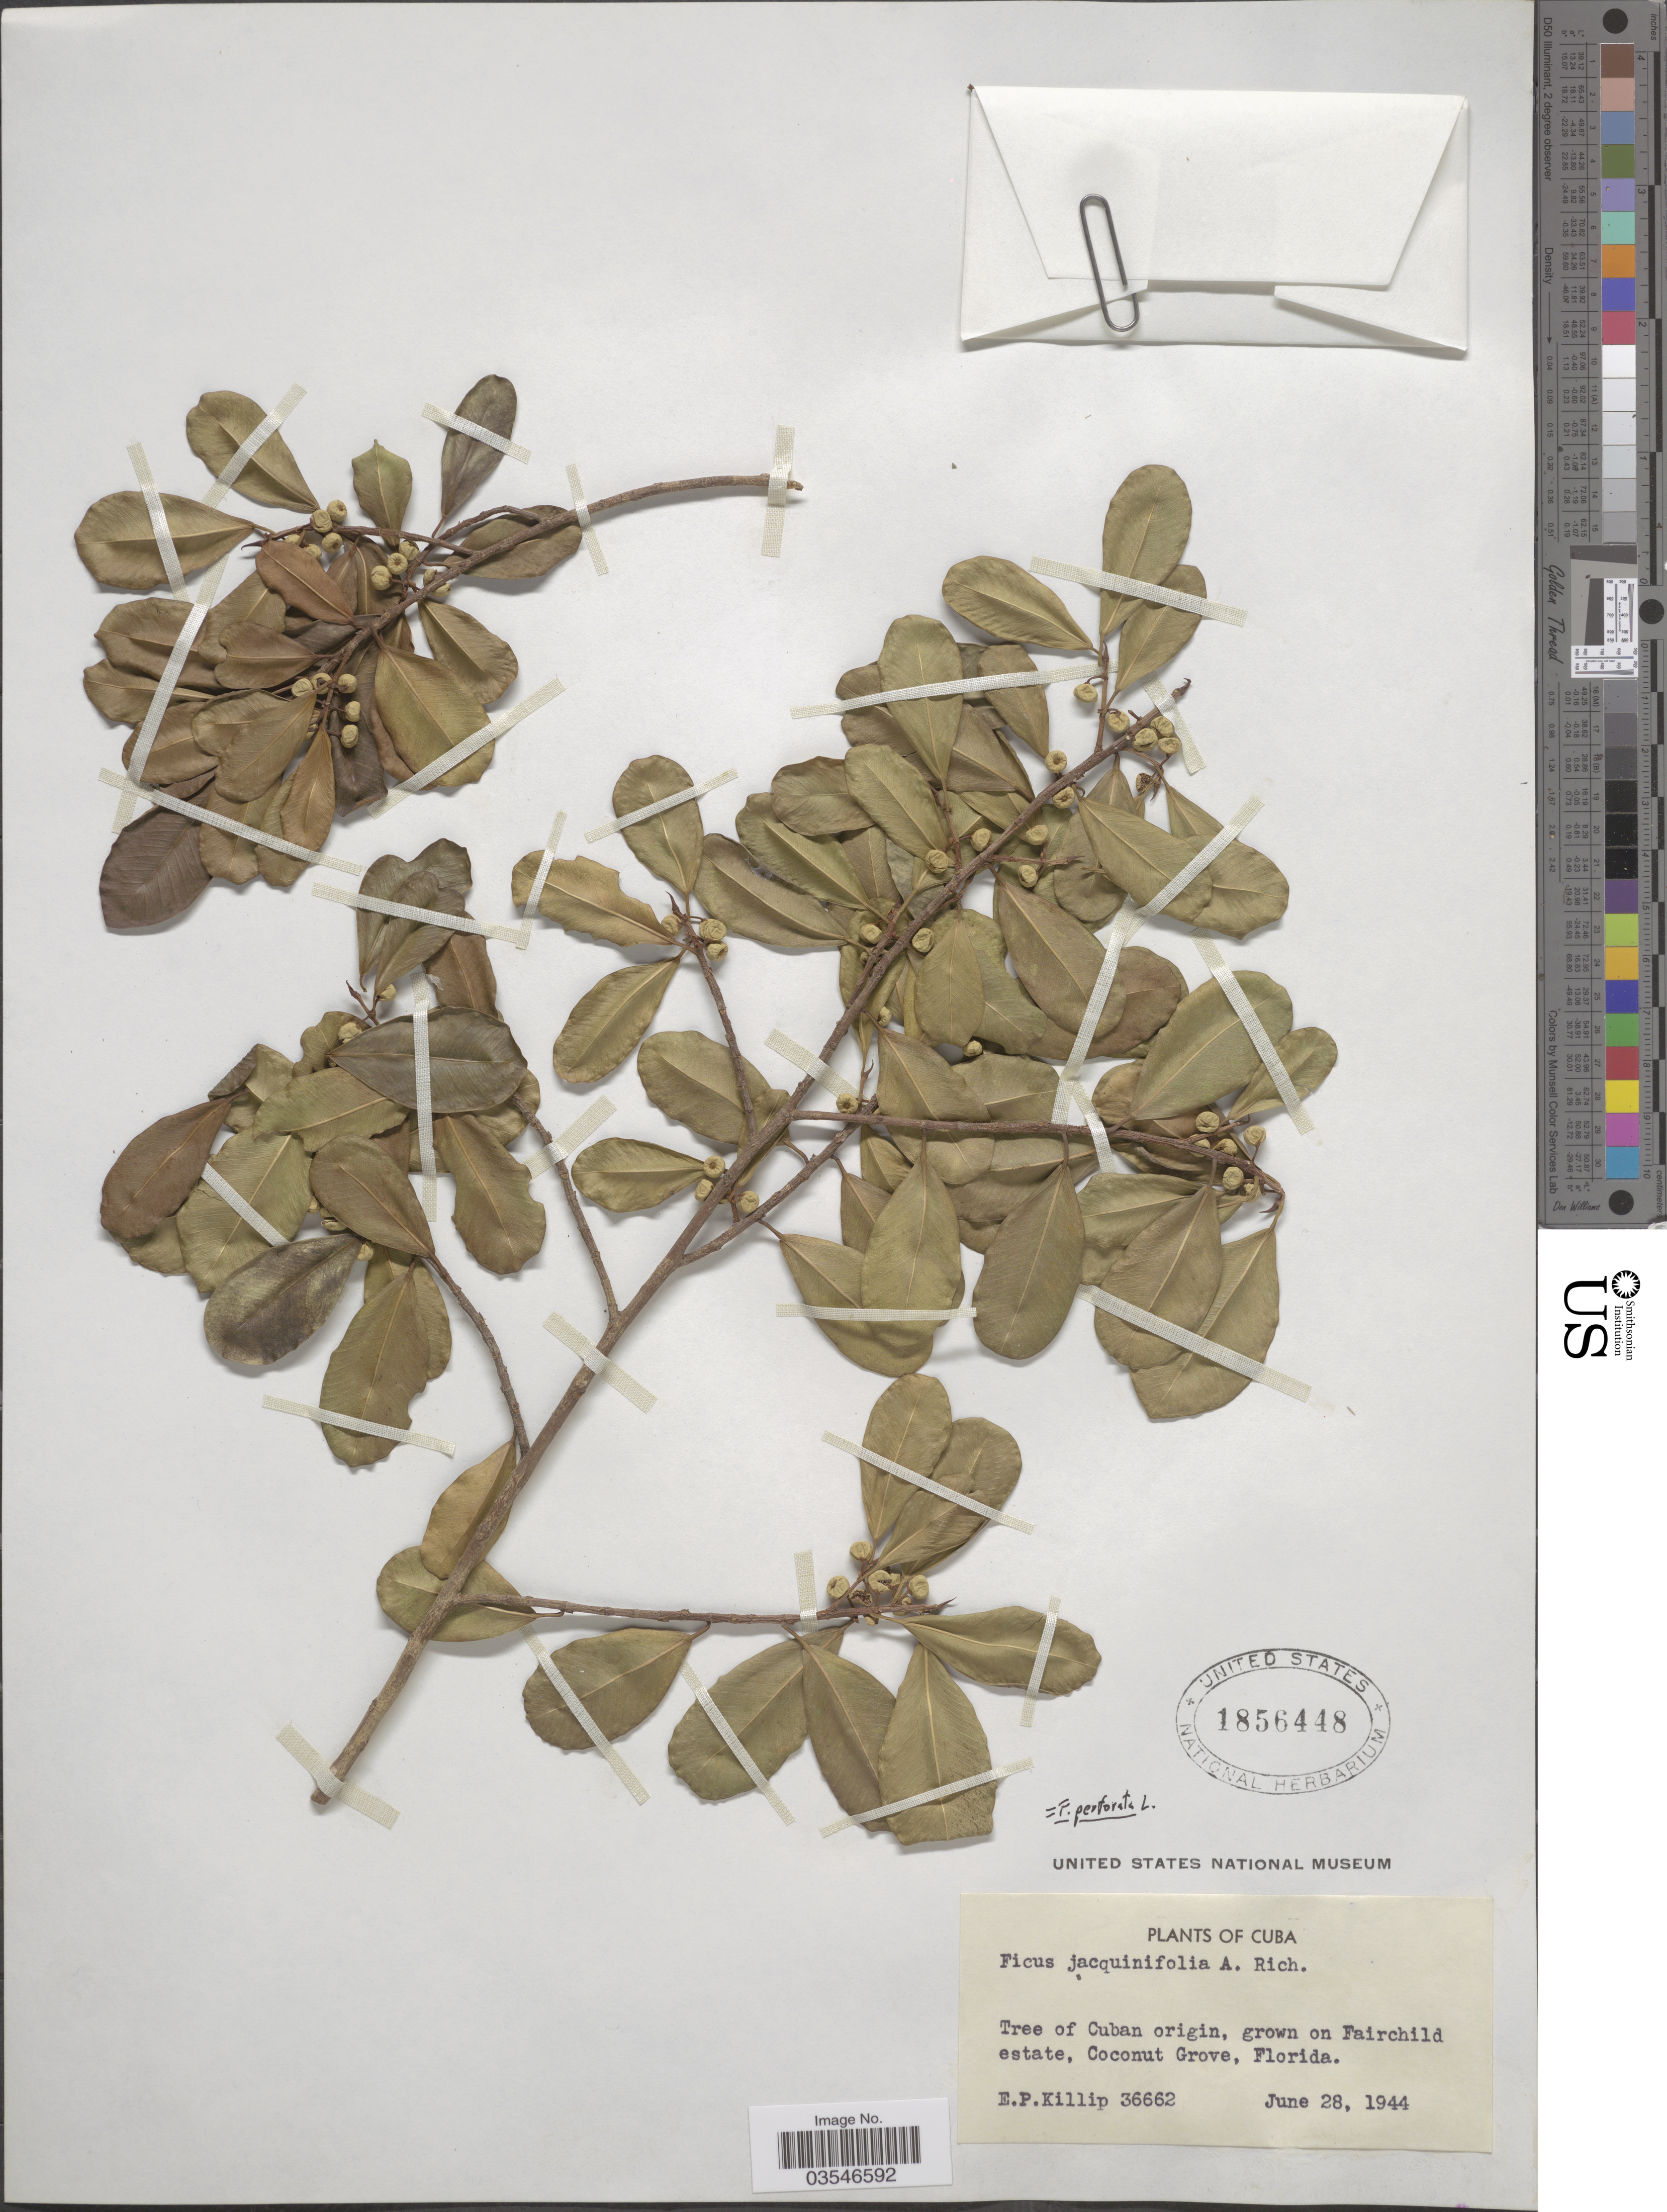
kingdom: Plantae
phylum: Tracheophyta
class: Magnoliopsida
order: Rosales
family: Moraceae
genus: Ficus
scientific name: Ficus perforata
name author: L.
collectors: E. P. Killip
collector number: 36662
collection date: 1944-06-28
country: United States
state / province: Florida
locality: Grown on Fairchild estate, Coconut Grove.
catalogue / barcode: US 1856448